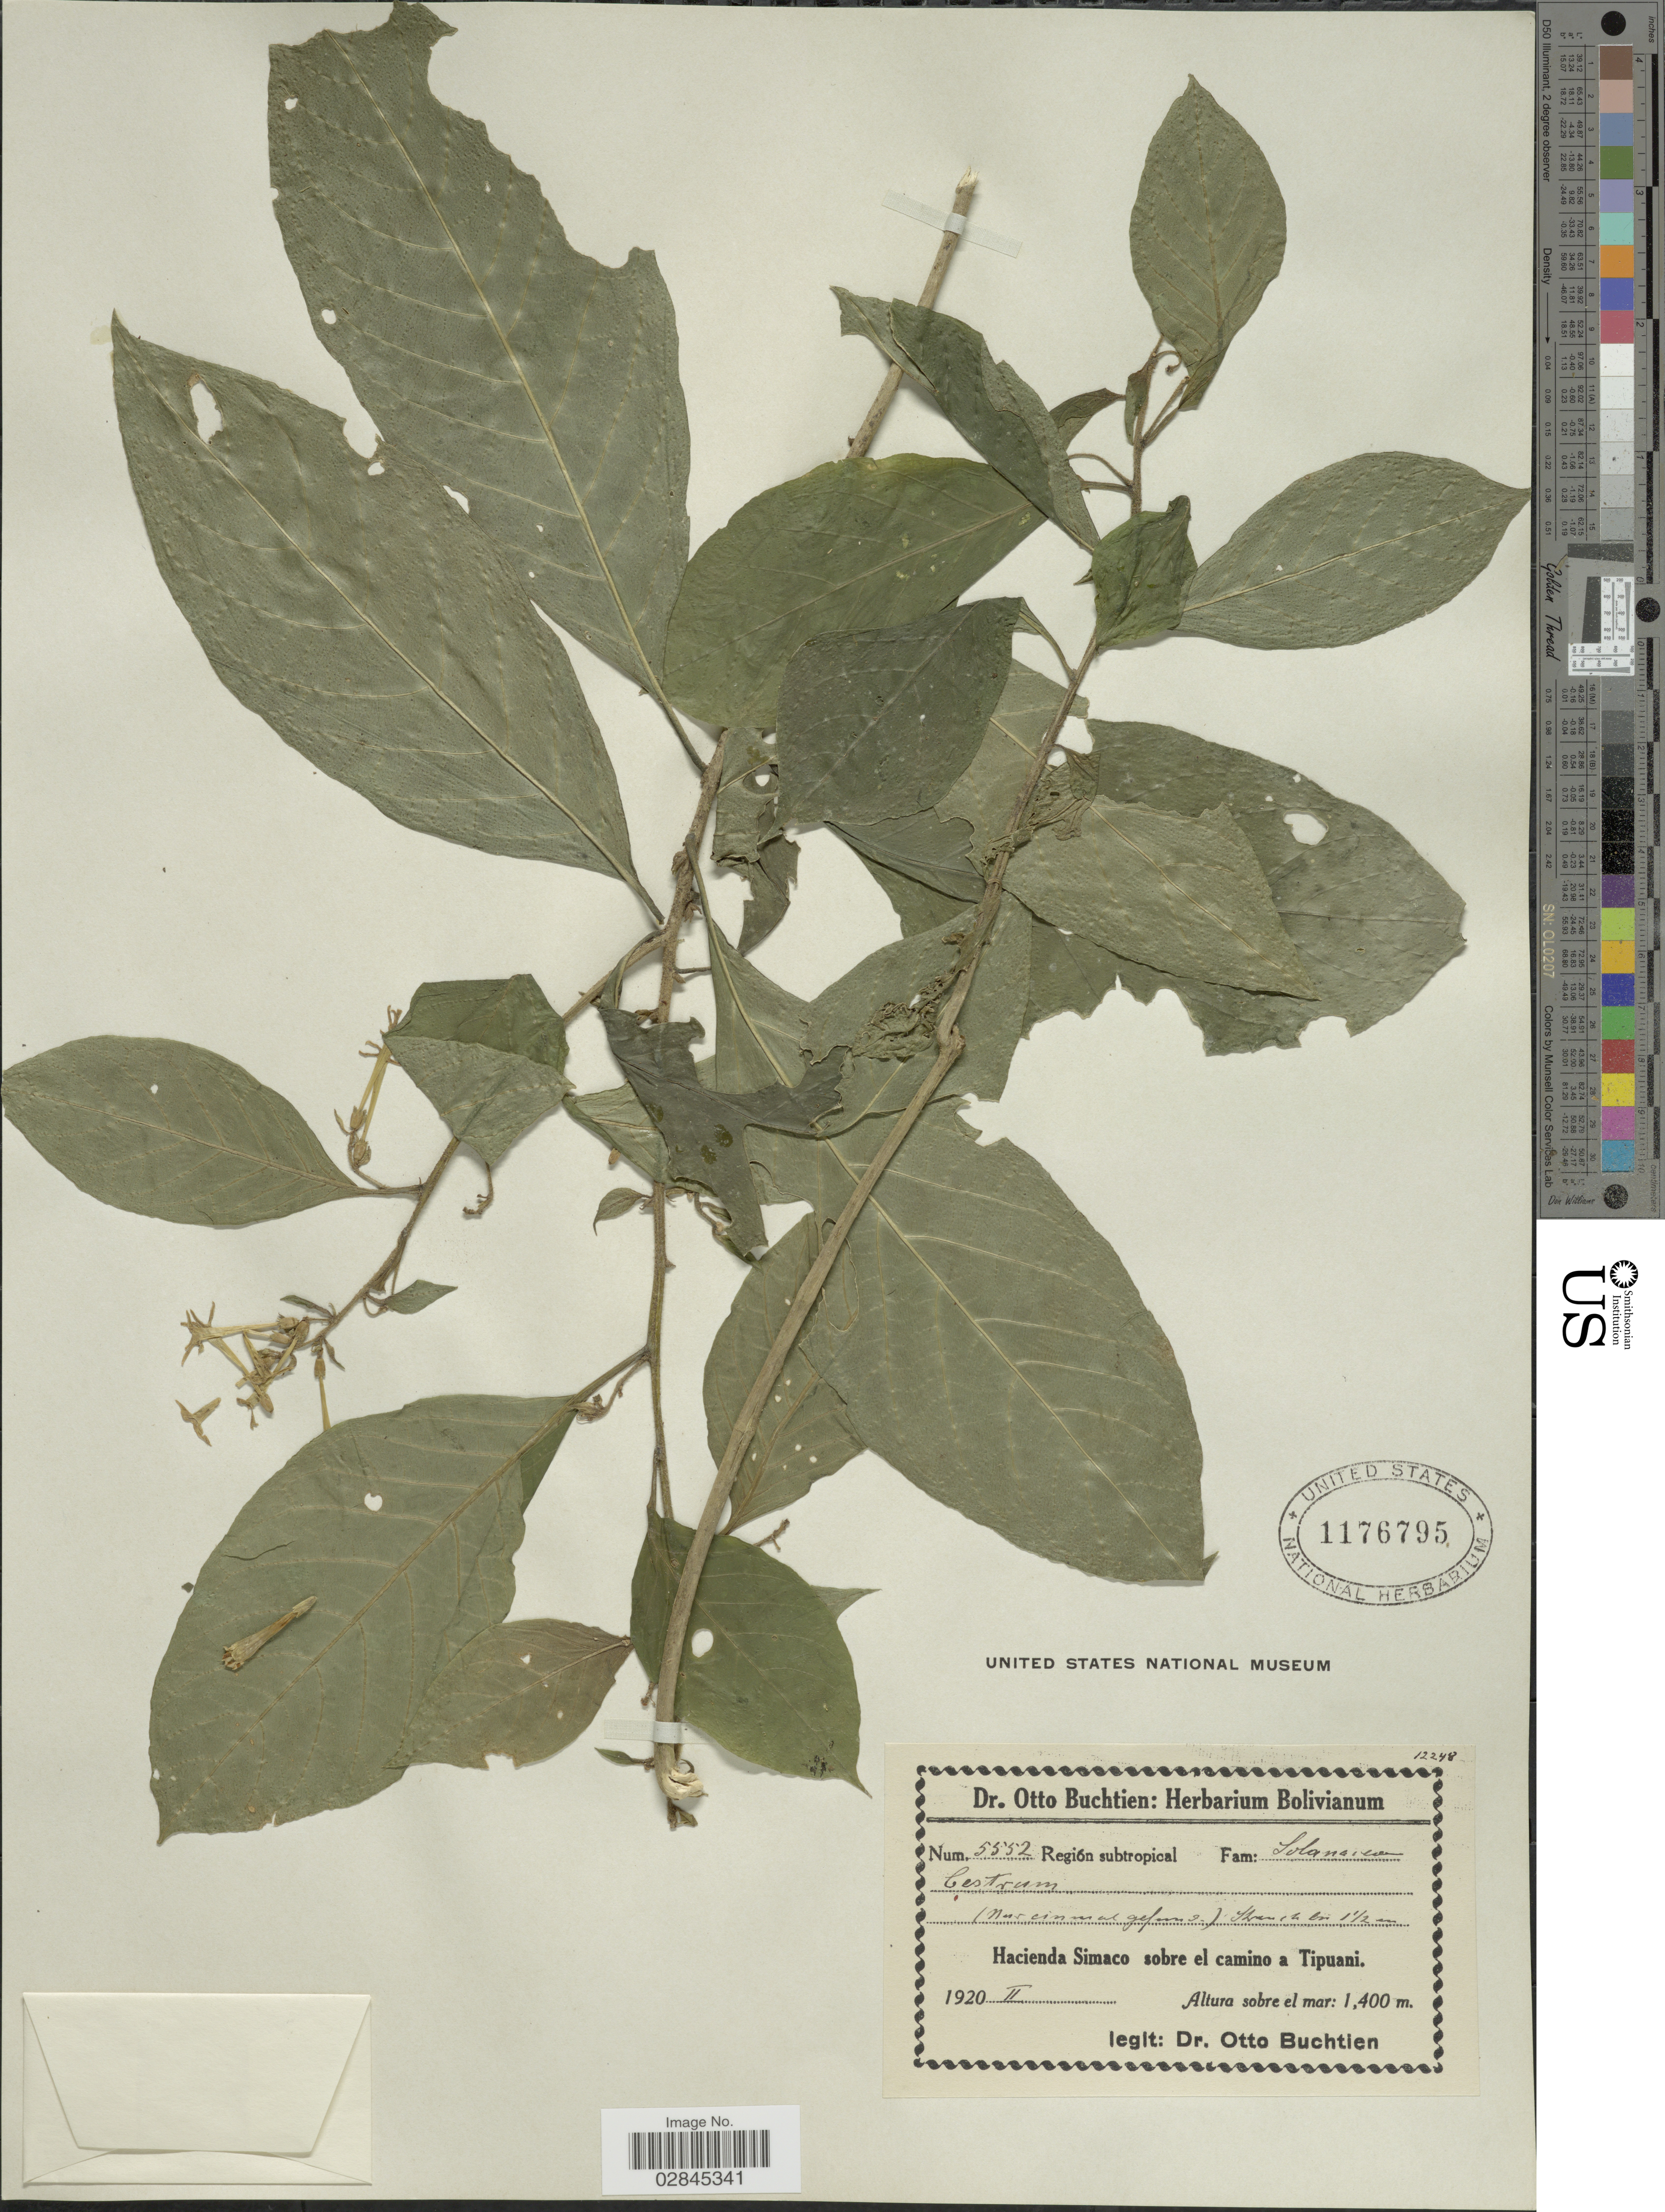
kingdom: Plantae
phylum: Tracheophyta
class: Magnoliopsida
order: Solanales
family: Solanaceae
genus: Cestrum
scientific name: Cestrum sp.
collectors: O. Buchtien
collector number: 5552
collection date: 1920-02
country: Bolivia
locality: Región subtropical. Hacienda Simaco sobre el camino a Tipuani.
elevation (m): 1400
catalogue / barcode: US 1176795